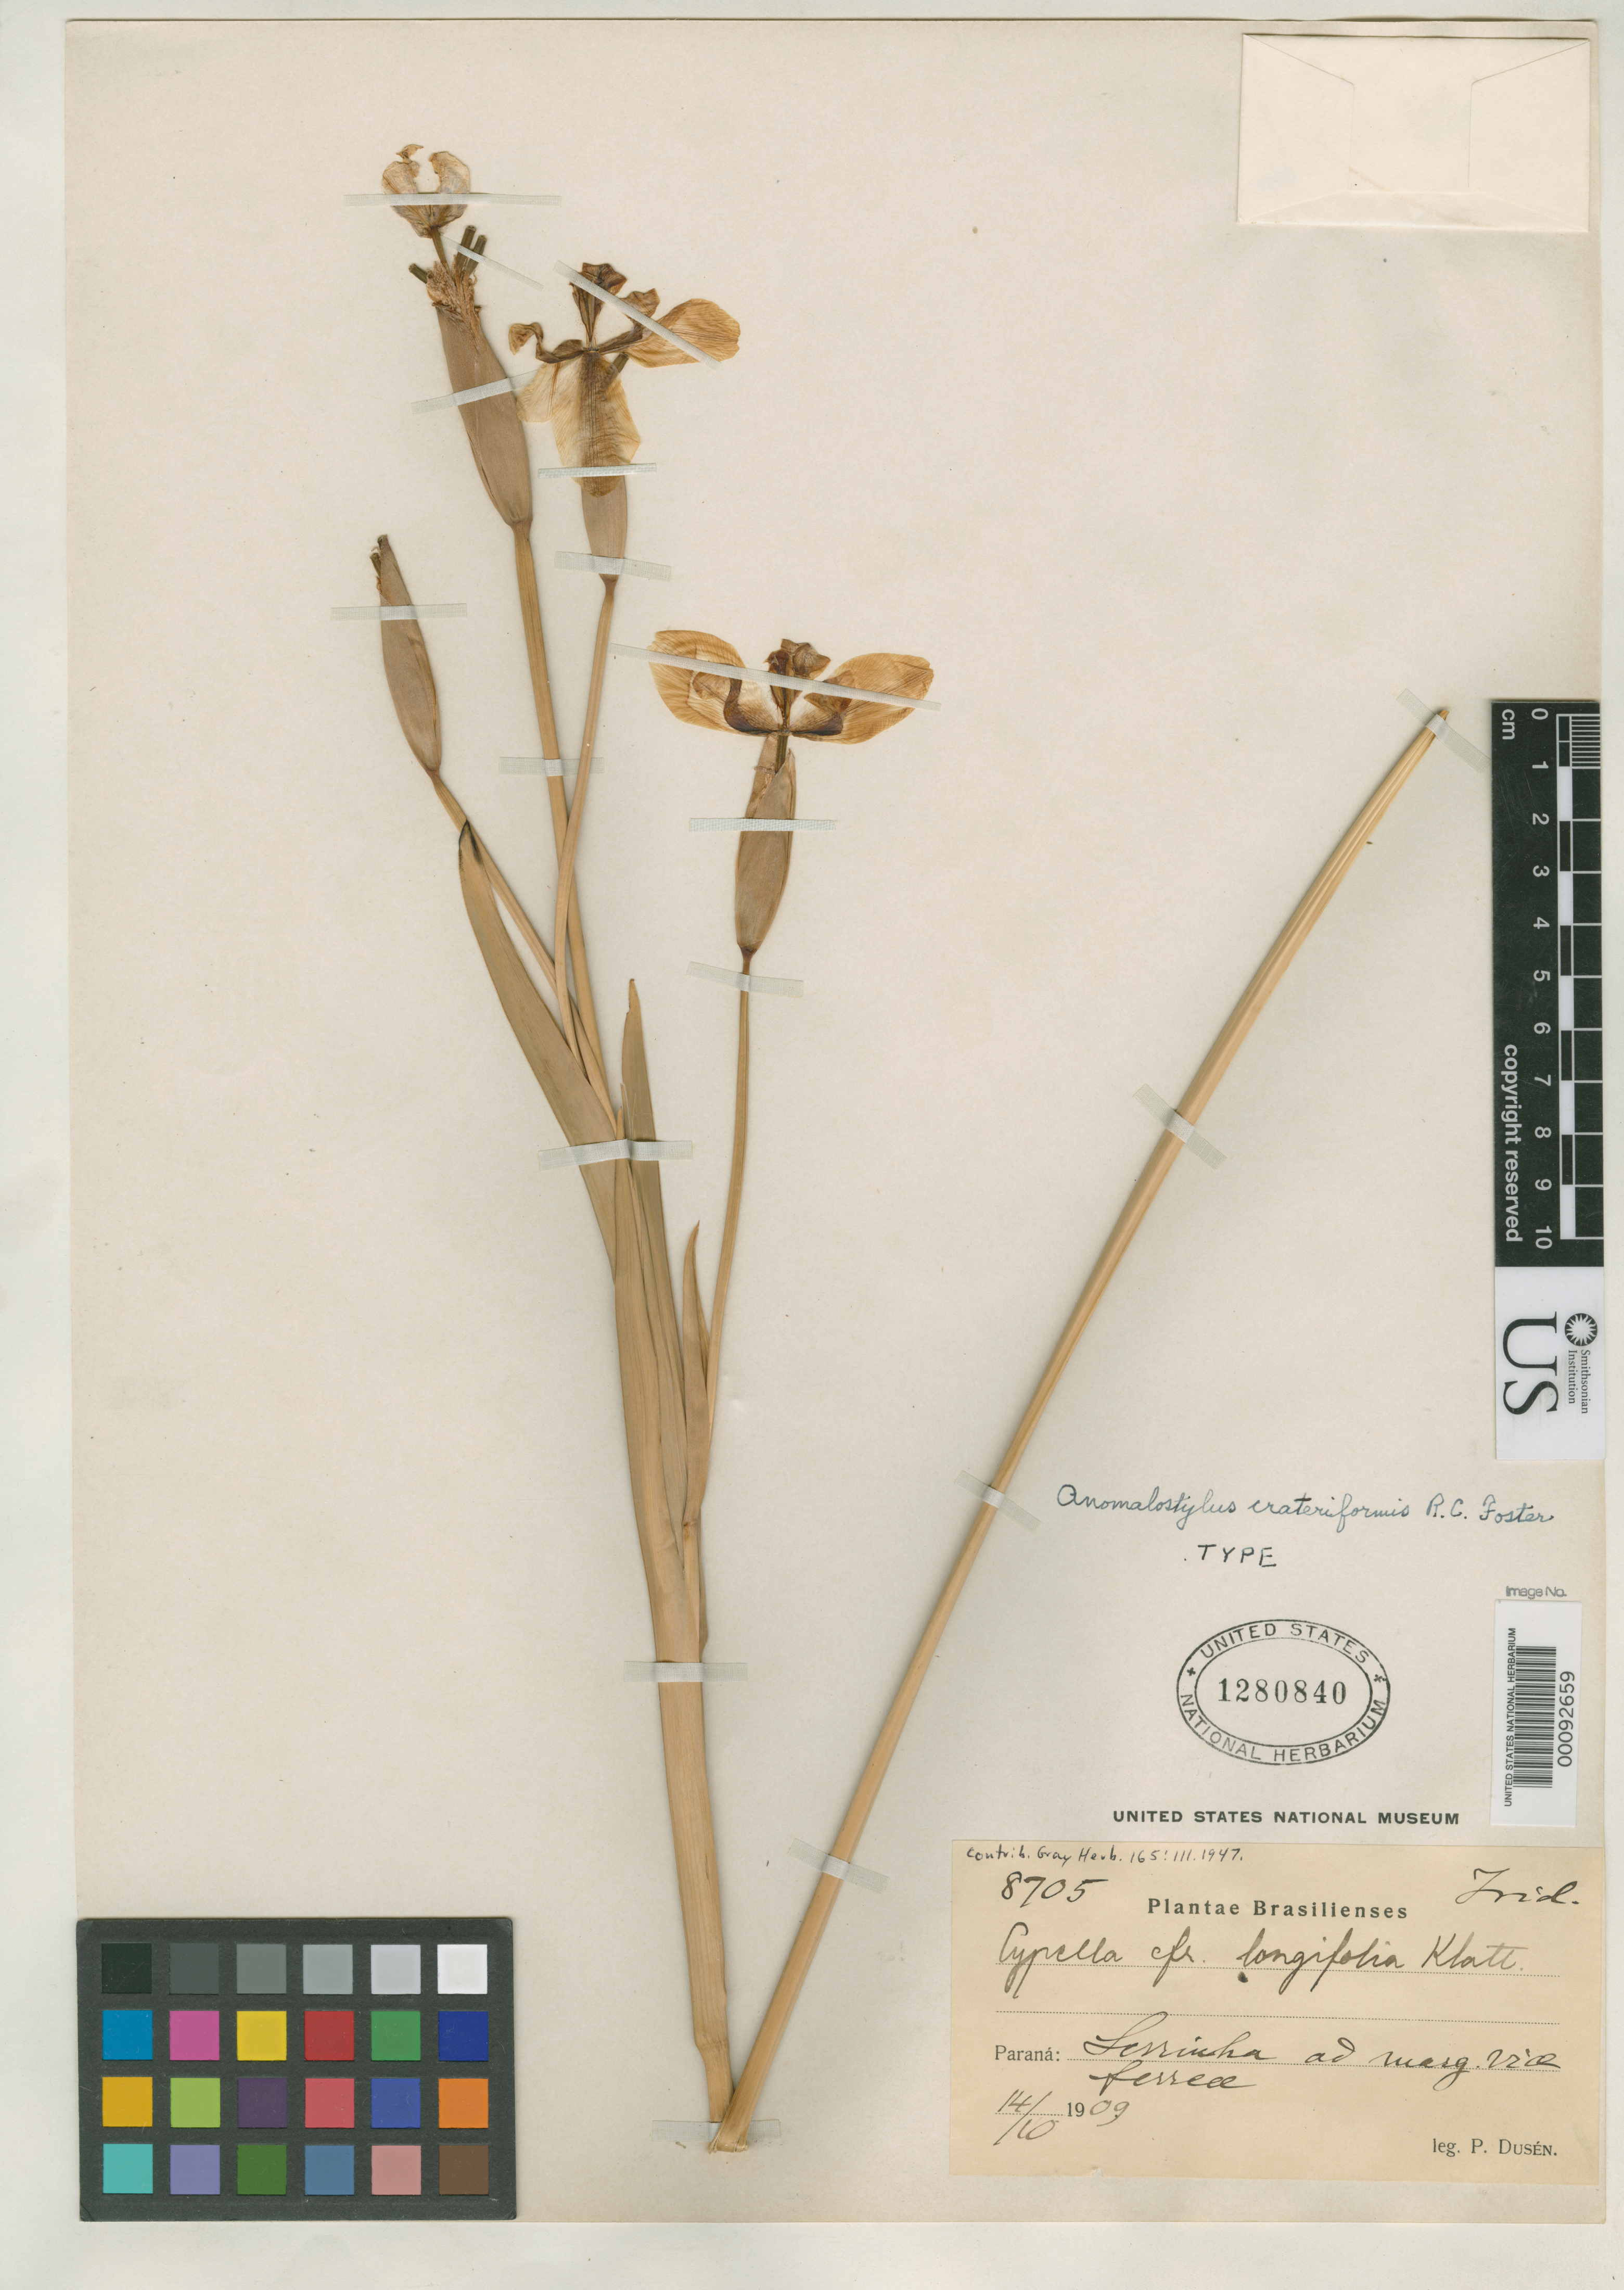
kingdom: Plantae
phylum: Tracheophyta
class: Liliopsida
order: Asparagales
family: Iridaceae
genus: Anomalostylus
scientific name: Anomalostylus crateriformis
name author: R.C. Foster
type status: Holotype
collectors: P. Dusén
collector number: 8705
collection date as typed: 14 Jun 1909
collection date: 1909-06-14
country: Brazil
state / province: Paraná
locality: Serrinha.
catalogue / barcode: US 1280840